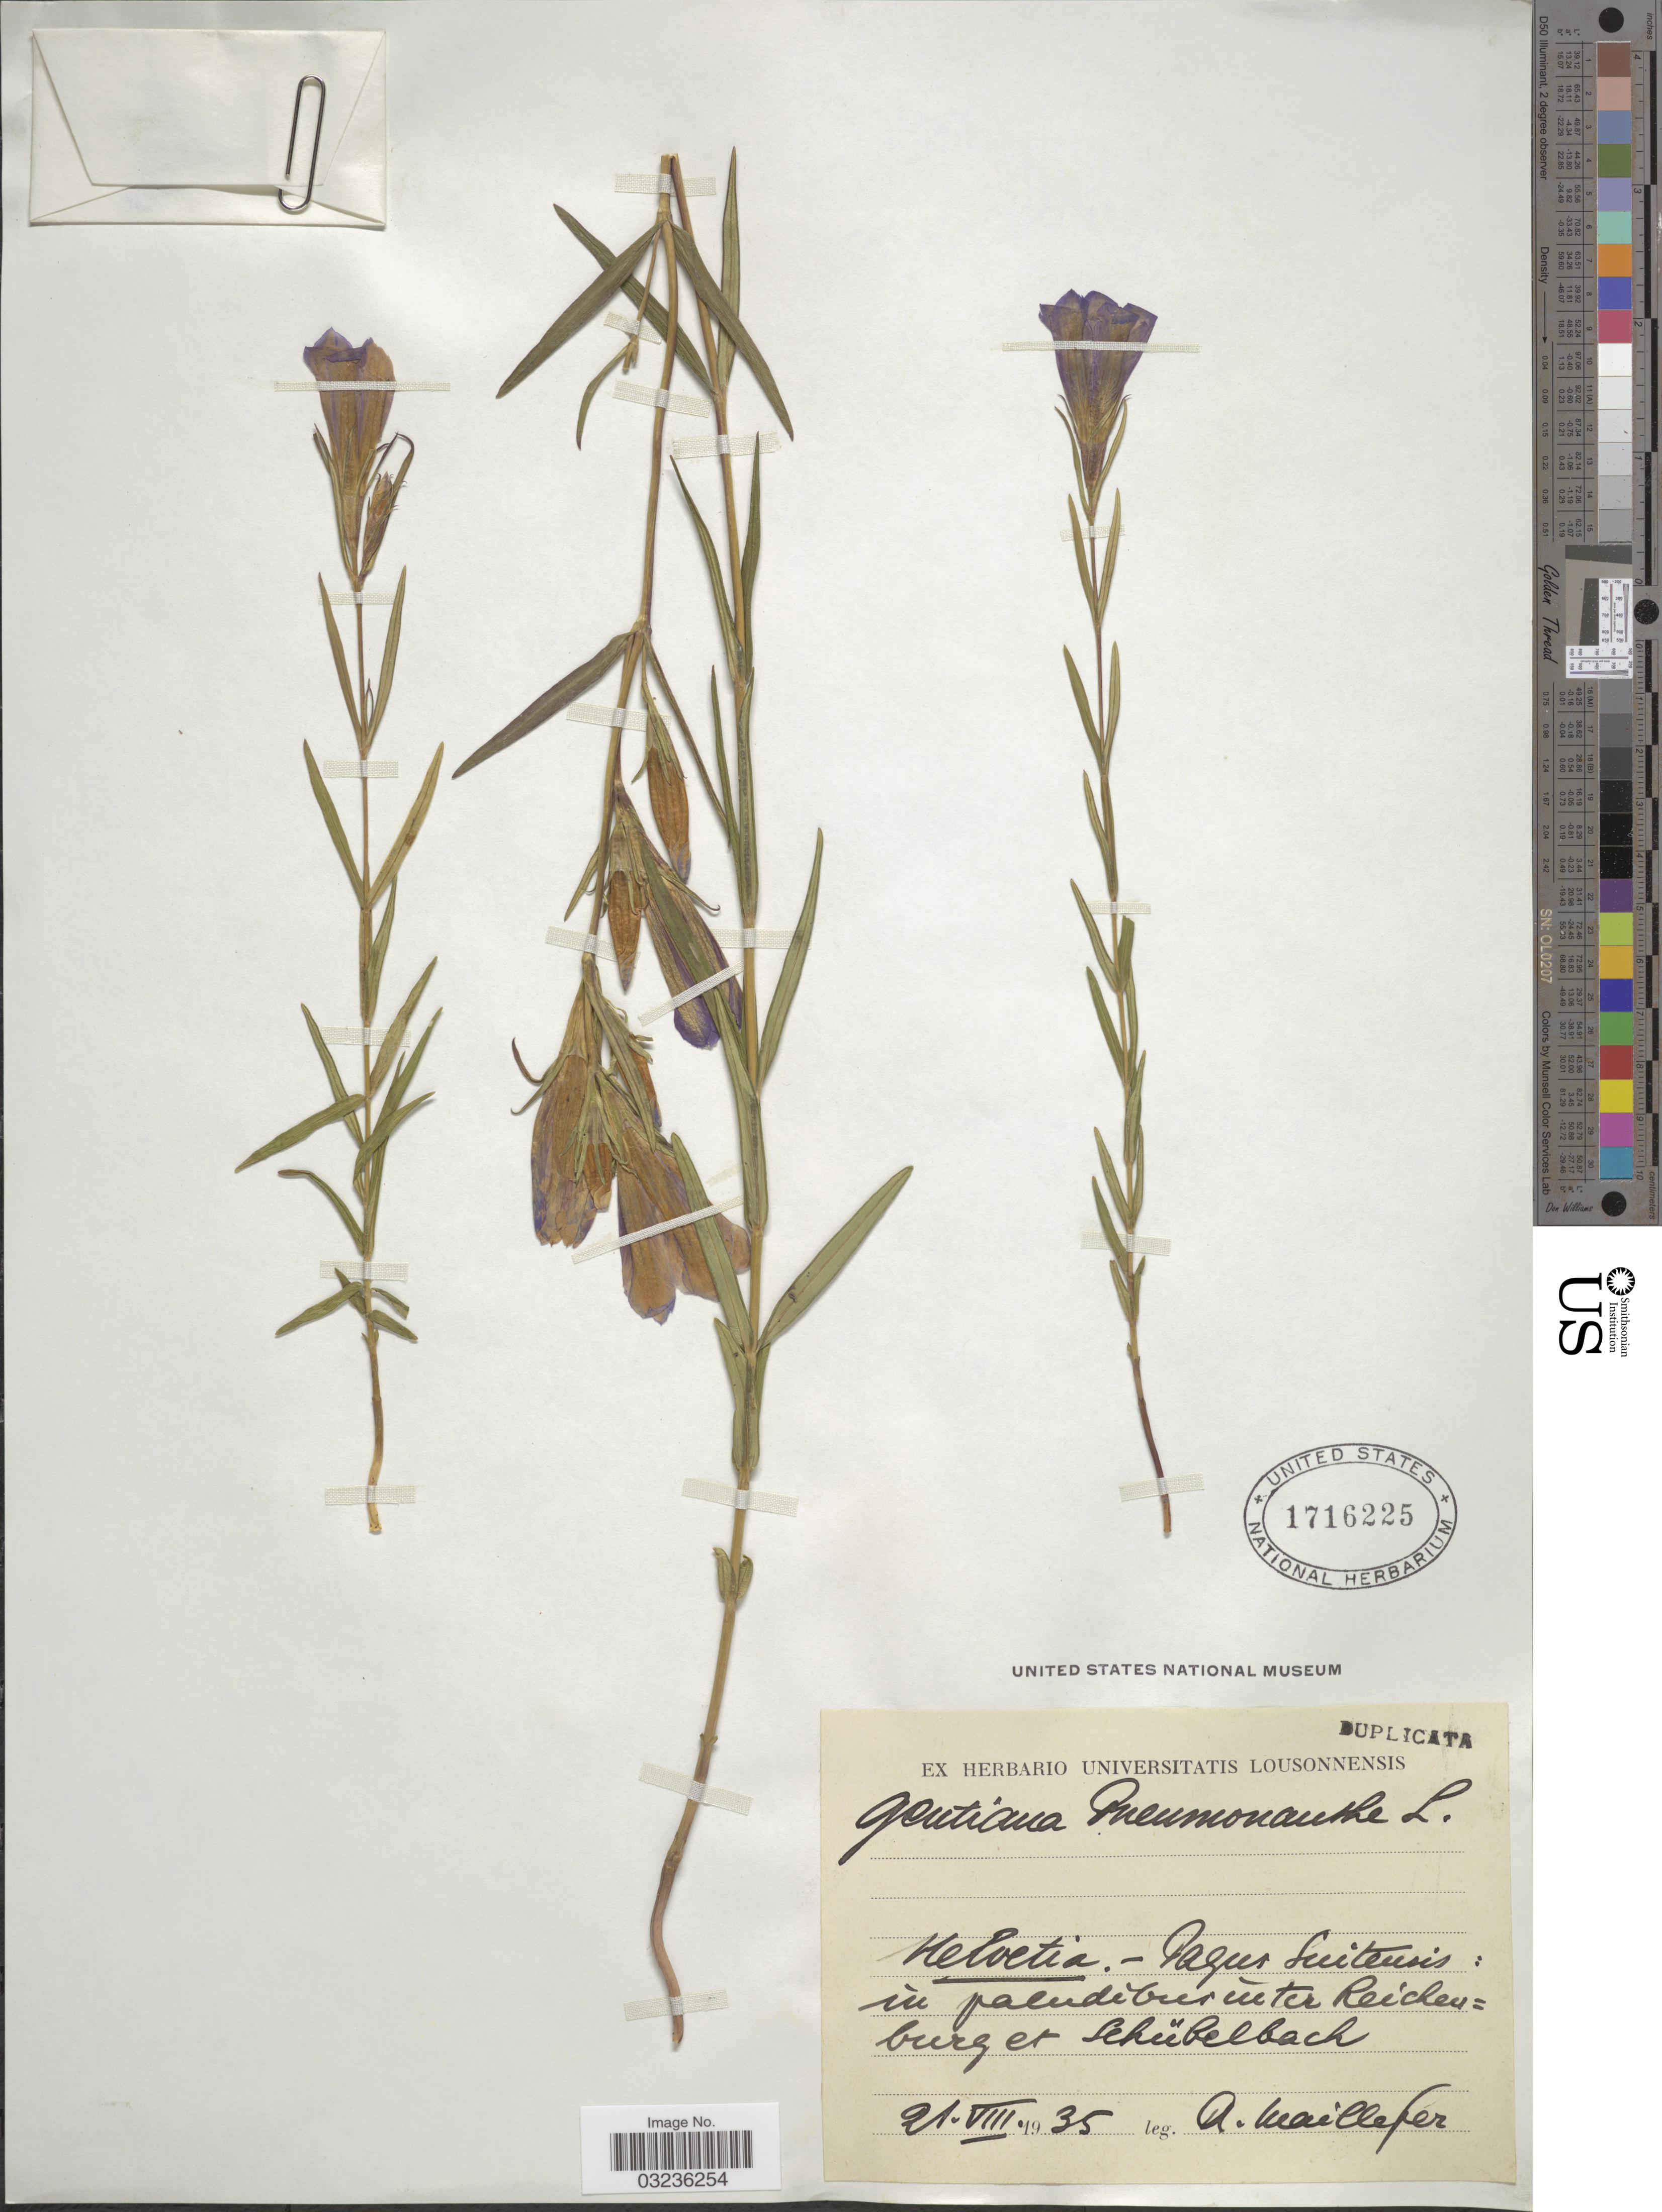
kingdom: Plantae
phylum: Tracheophyta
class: Magnoliopsida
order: Gentianales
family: Gentianaceae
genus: Gentiana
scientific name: Gentiana pneumonanthe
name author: L.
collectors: A. Maillefer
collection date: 1935-08-21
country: Switzerland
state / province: Schwyz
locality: Helvetia: Pagus Suitensis in paludibus inter Reichenburg et Schübelbach.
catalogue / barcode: US 1716225